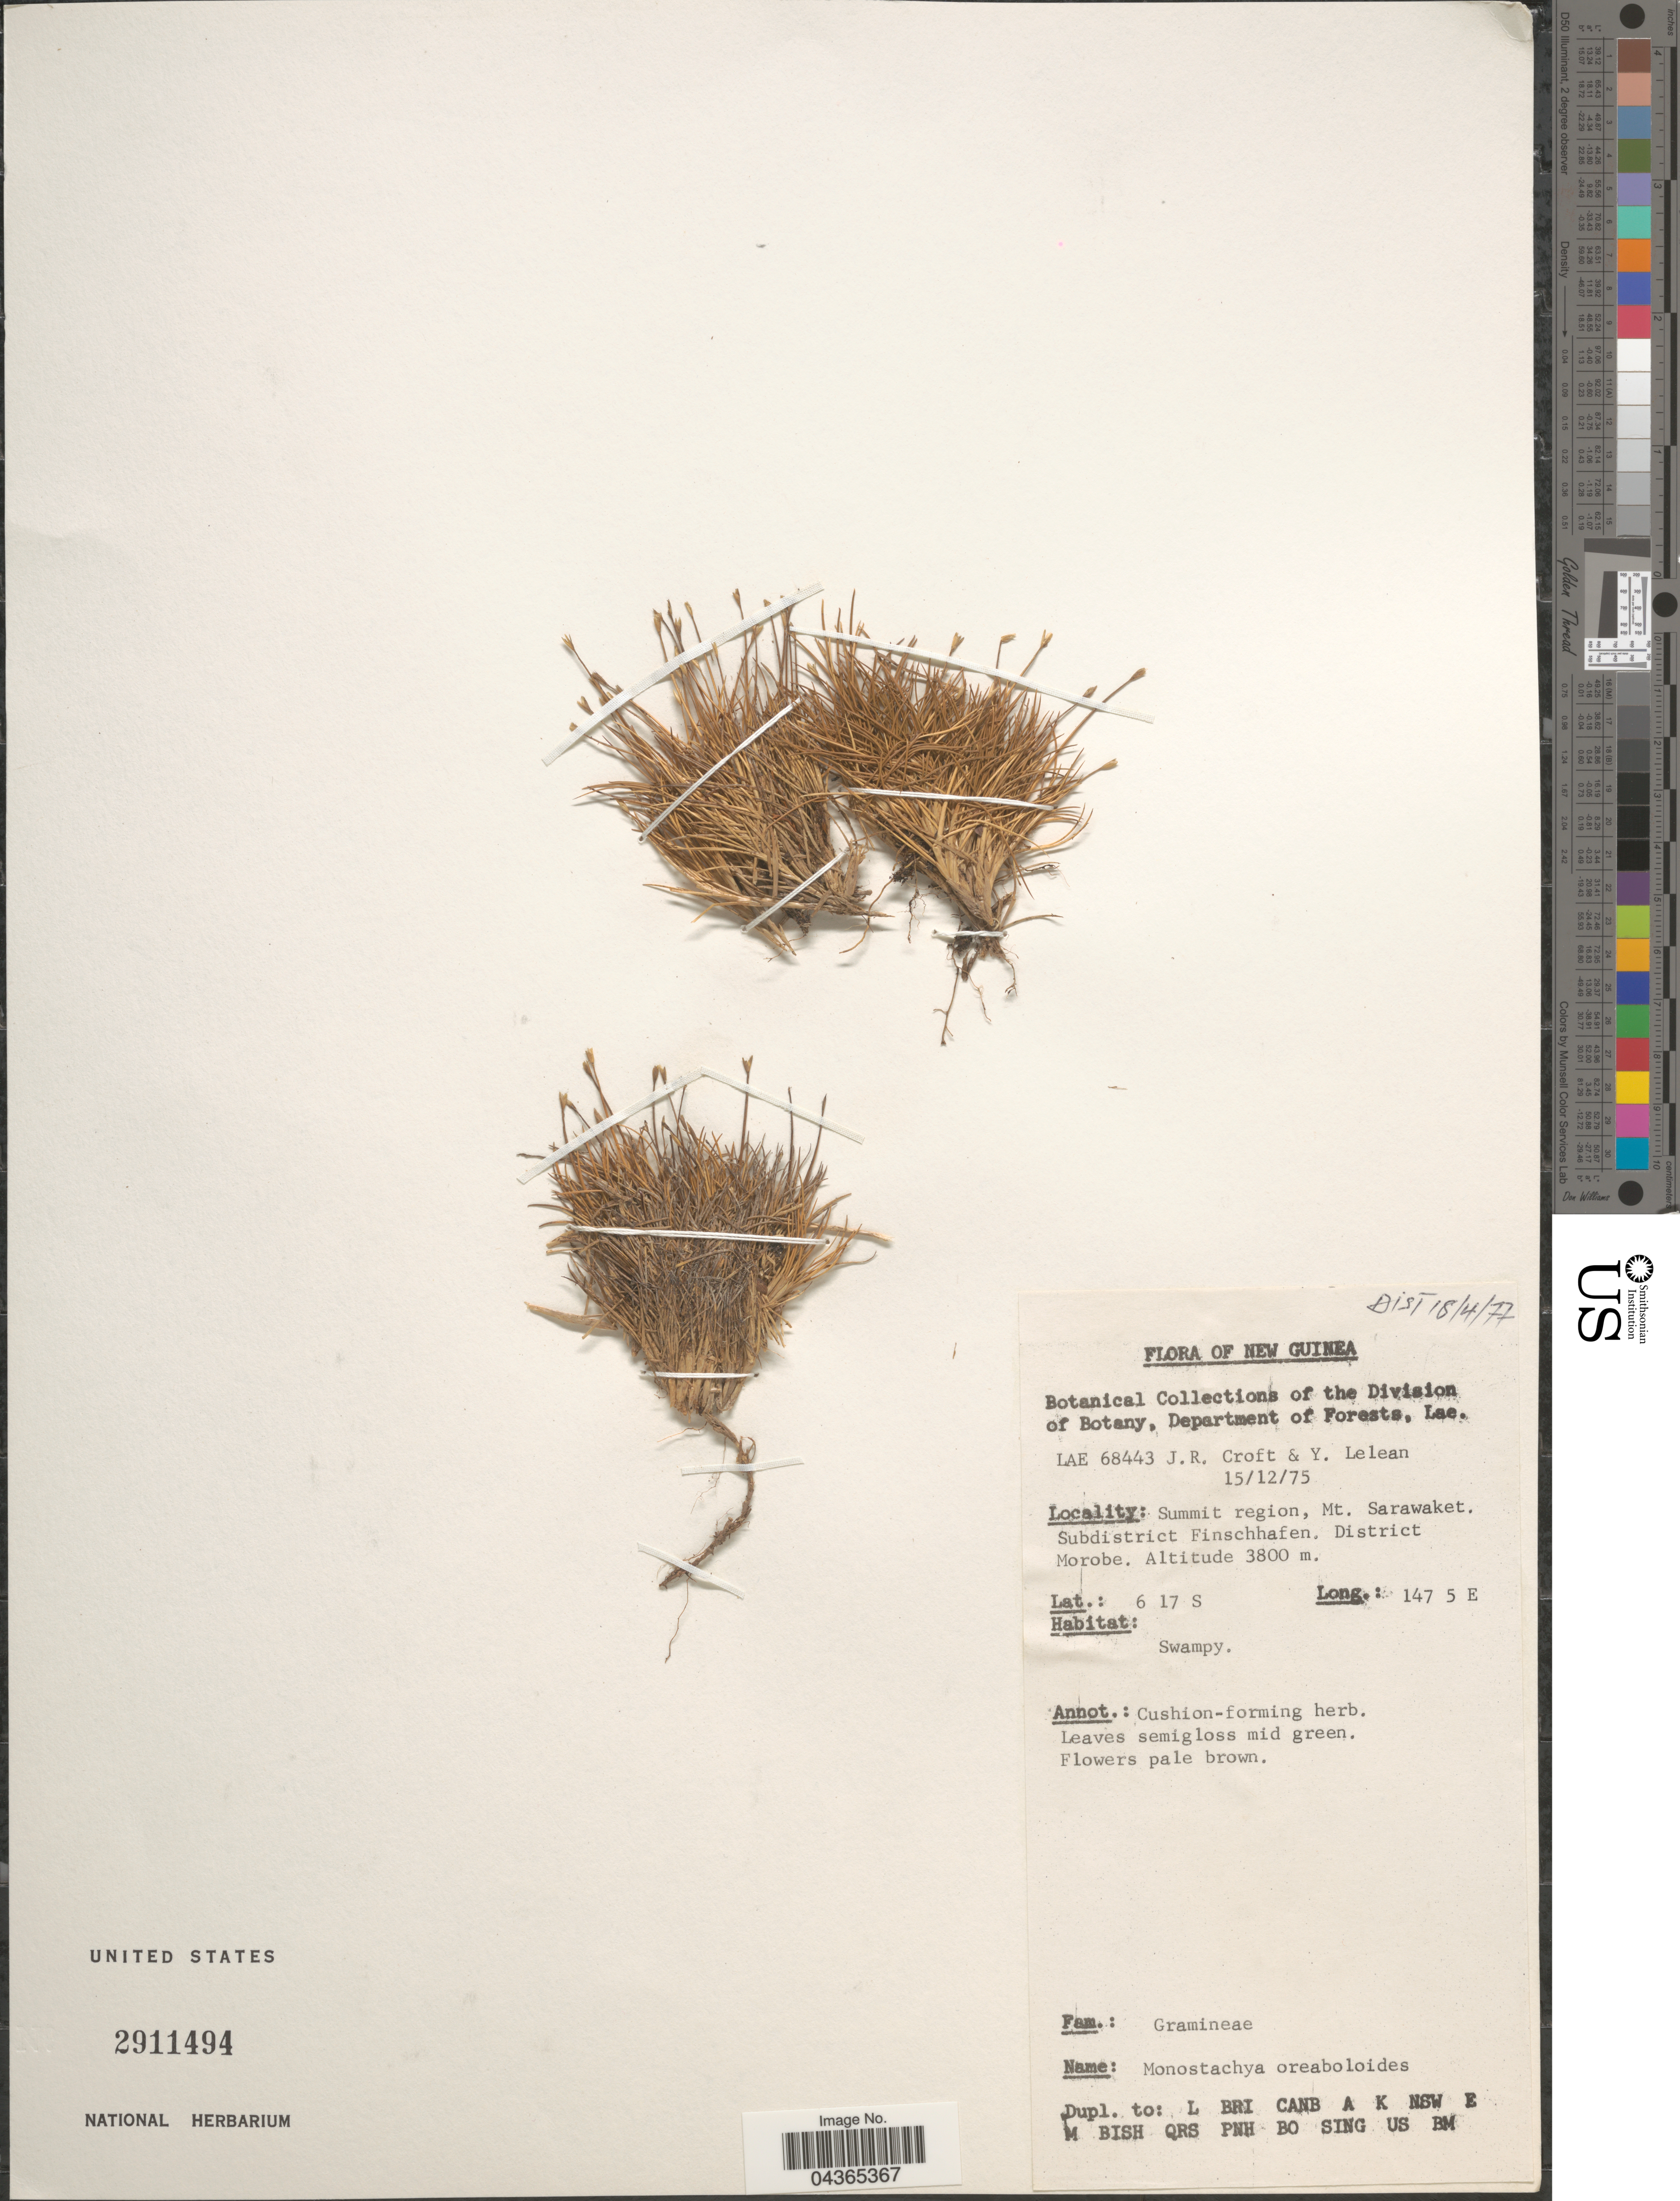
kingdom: Plantae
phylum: Tracheophyta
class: Liliopsida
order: Poales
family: Poaceae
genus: Rytidosperma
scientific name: Rytidosperma oreoboloides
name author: (F. Muell.) H.P. Linder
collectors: J. R. Croft & Y. Lelean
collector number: LAE 68443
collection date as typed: Transcribed d/m/y: 15/12/75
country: Papua New Guinea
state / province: Morobe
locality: New Guinea. Summit region, Mt. Sarawaket. Subdistrict Finschhafen. District Morobe.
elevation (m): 3800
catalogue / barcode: US 2911494